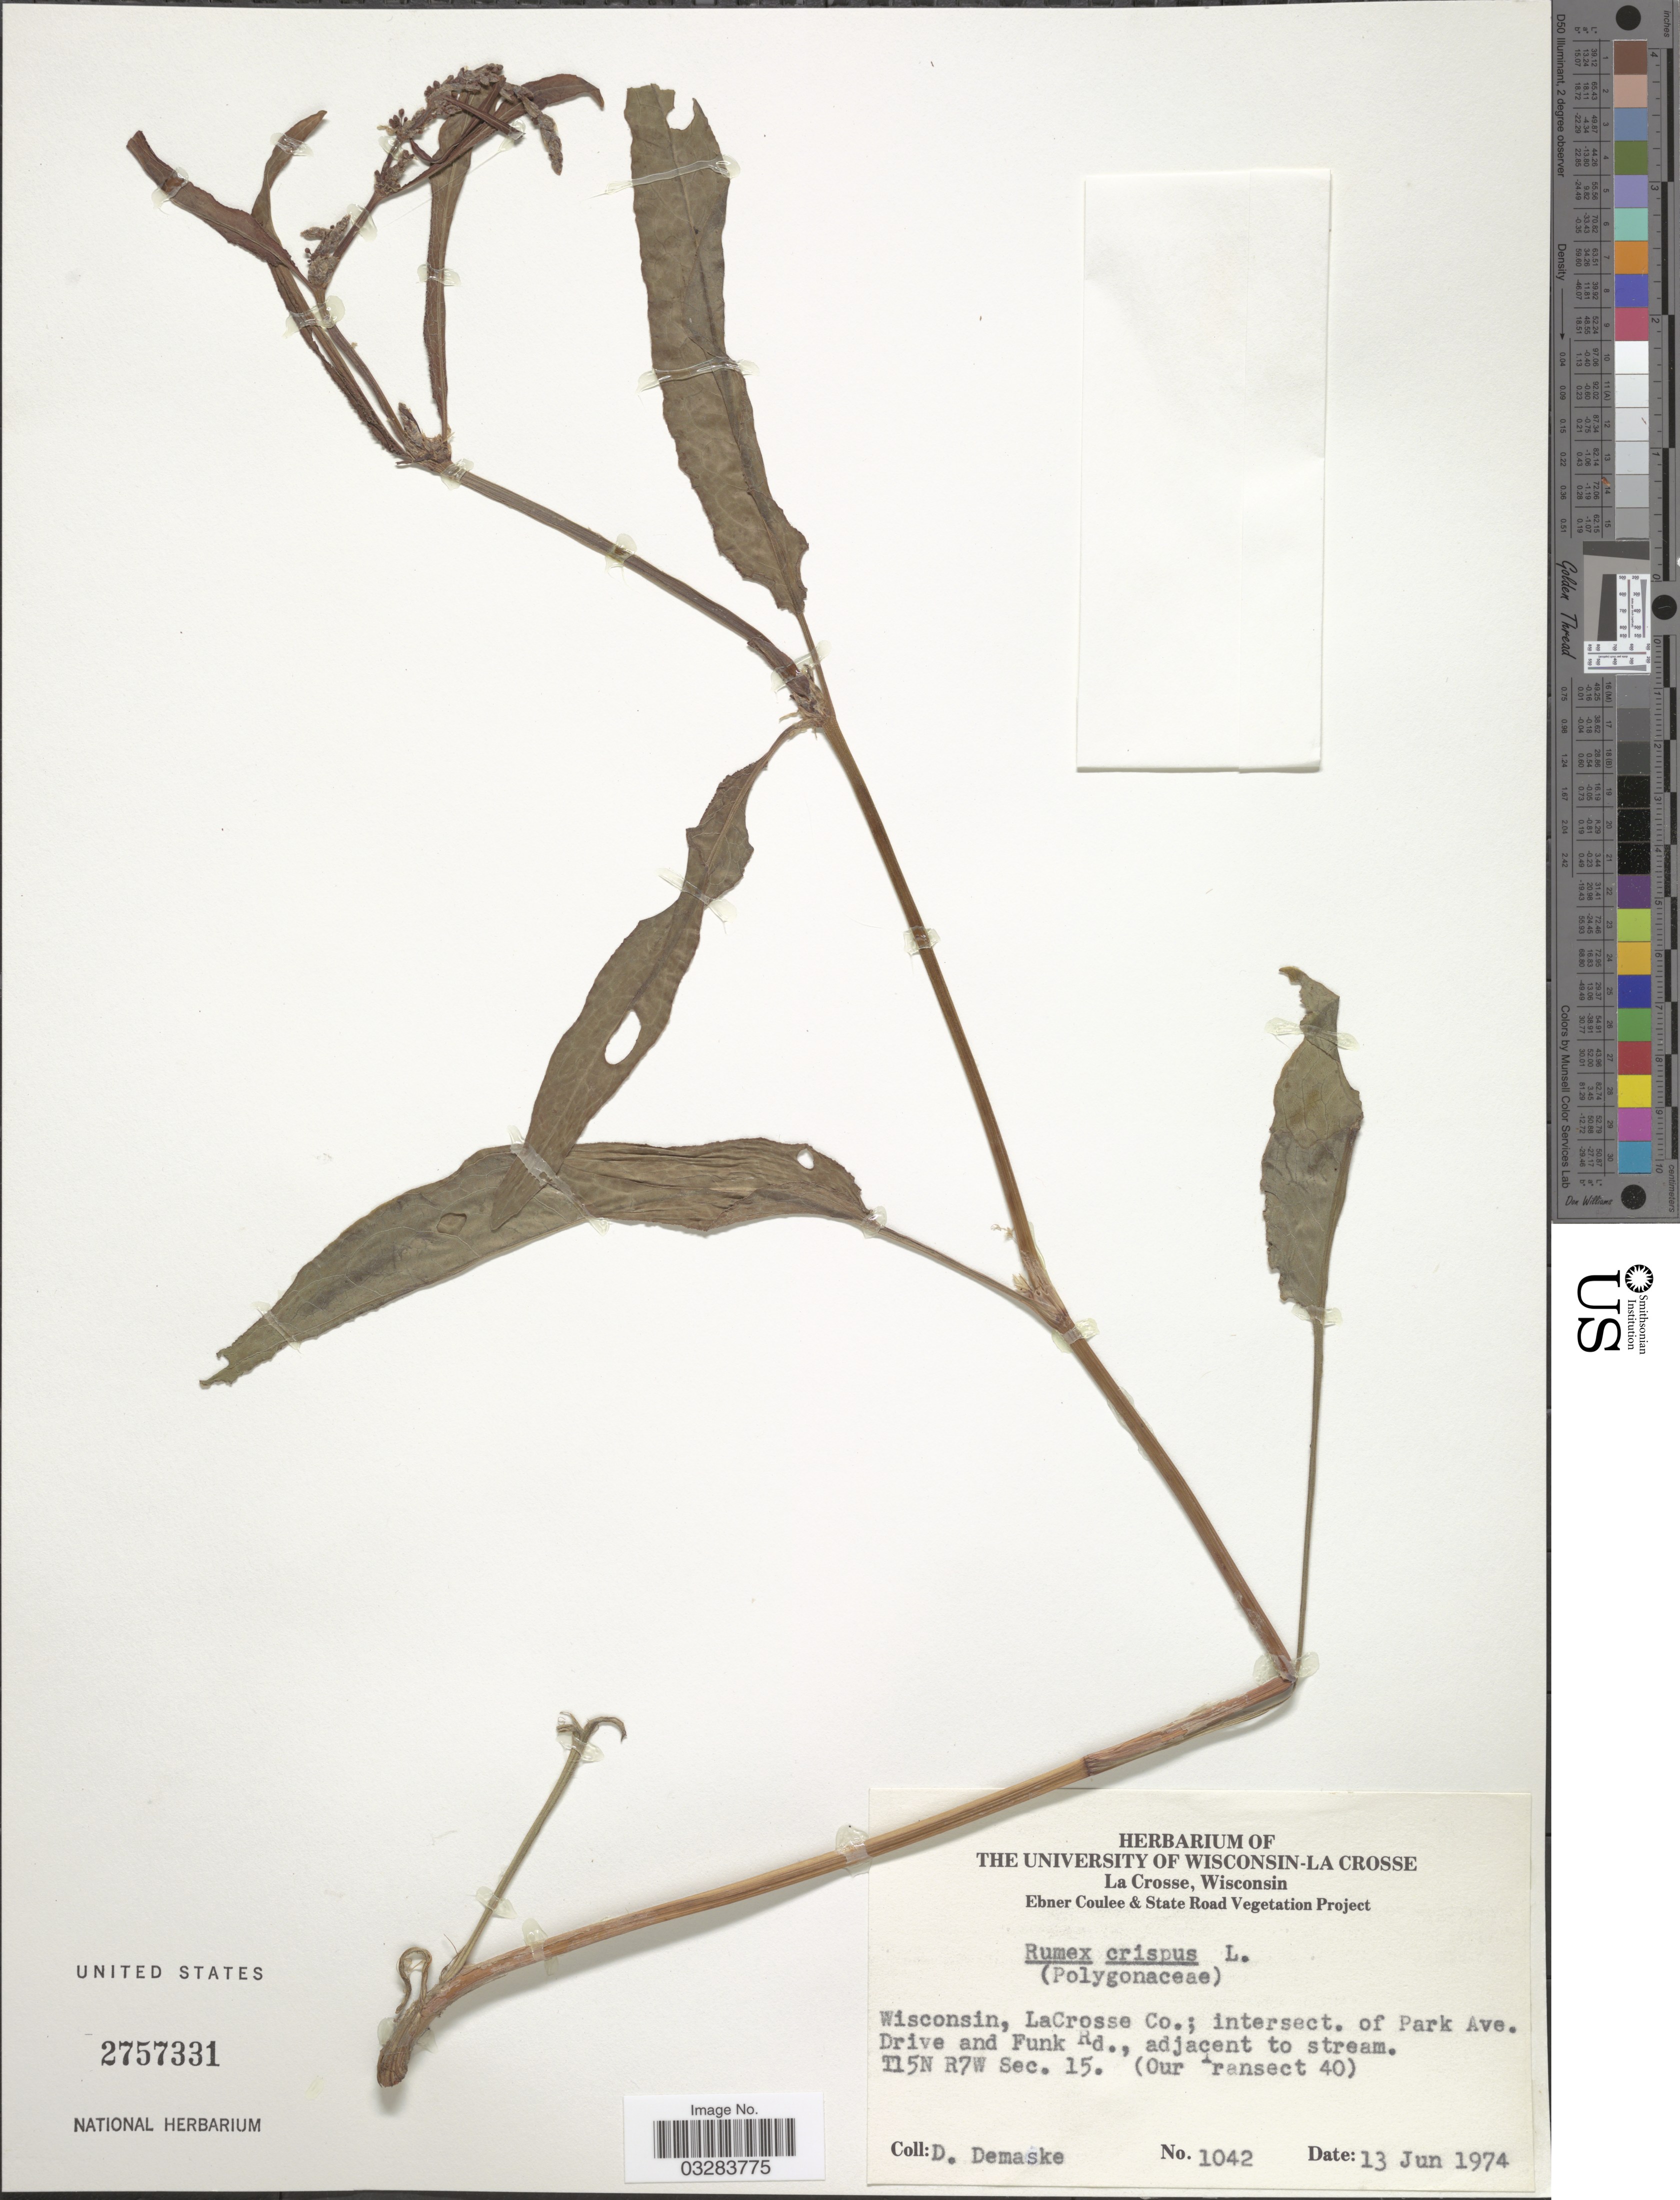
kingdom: Plantae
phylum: Tracheophyta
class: Magnoliopsida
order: Caryophyllales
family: Polygonaceae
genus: Rumex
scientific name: Rumex crispus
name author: L.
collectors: D. Demaske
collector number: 1042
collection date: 1974-06-13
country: United States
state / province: Wisconsin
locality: LaCrosse Co.; intersect. of Park Ave. Drive and Funk Rd., adjacent to stream. T15N R7W Sec. 15. (Our Transect 40).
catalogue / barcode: US 2757331